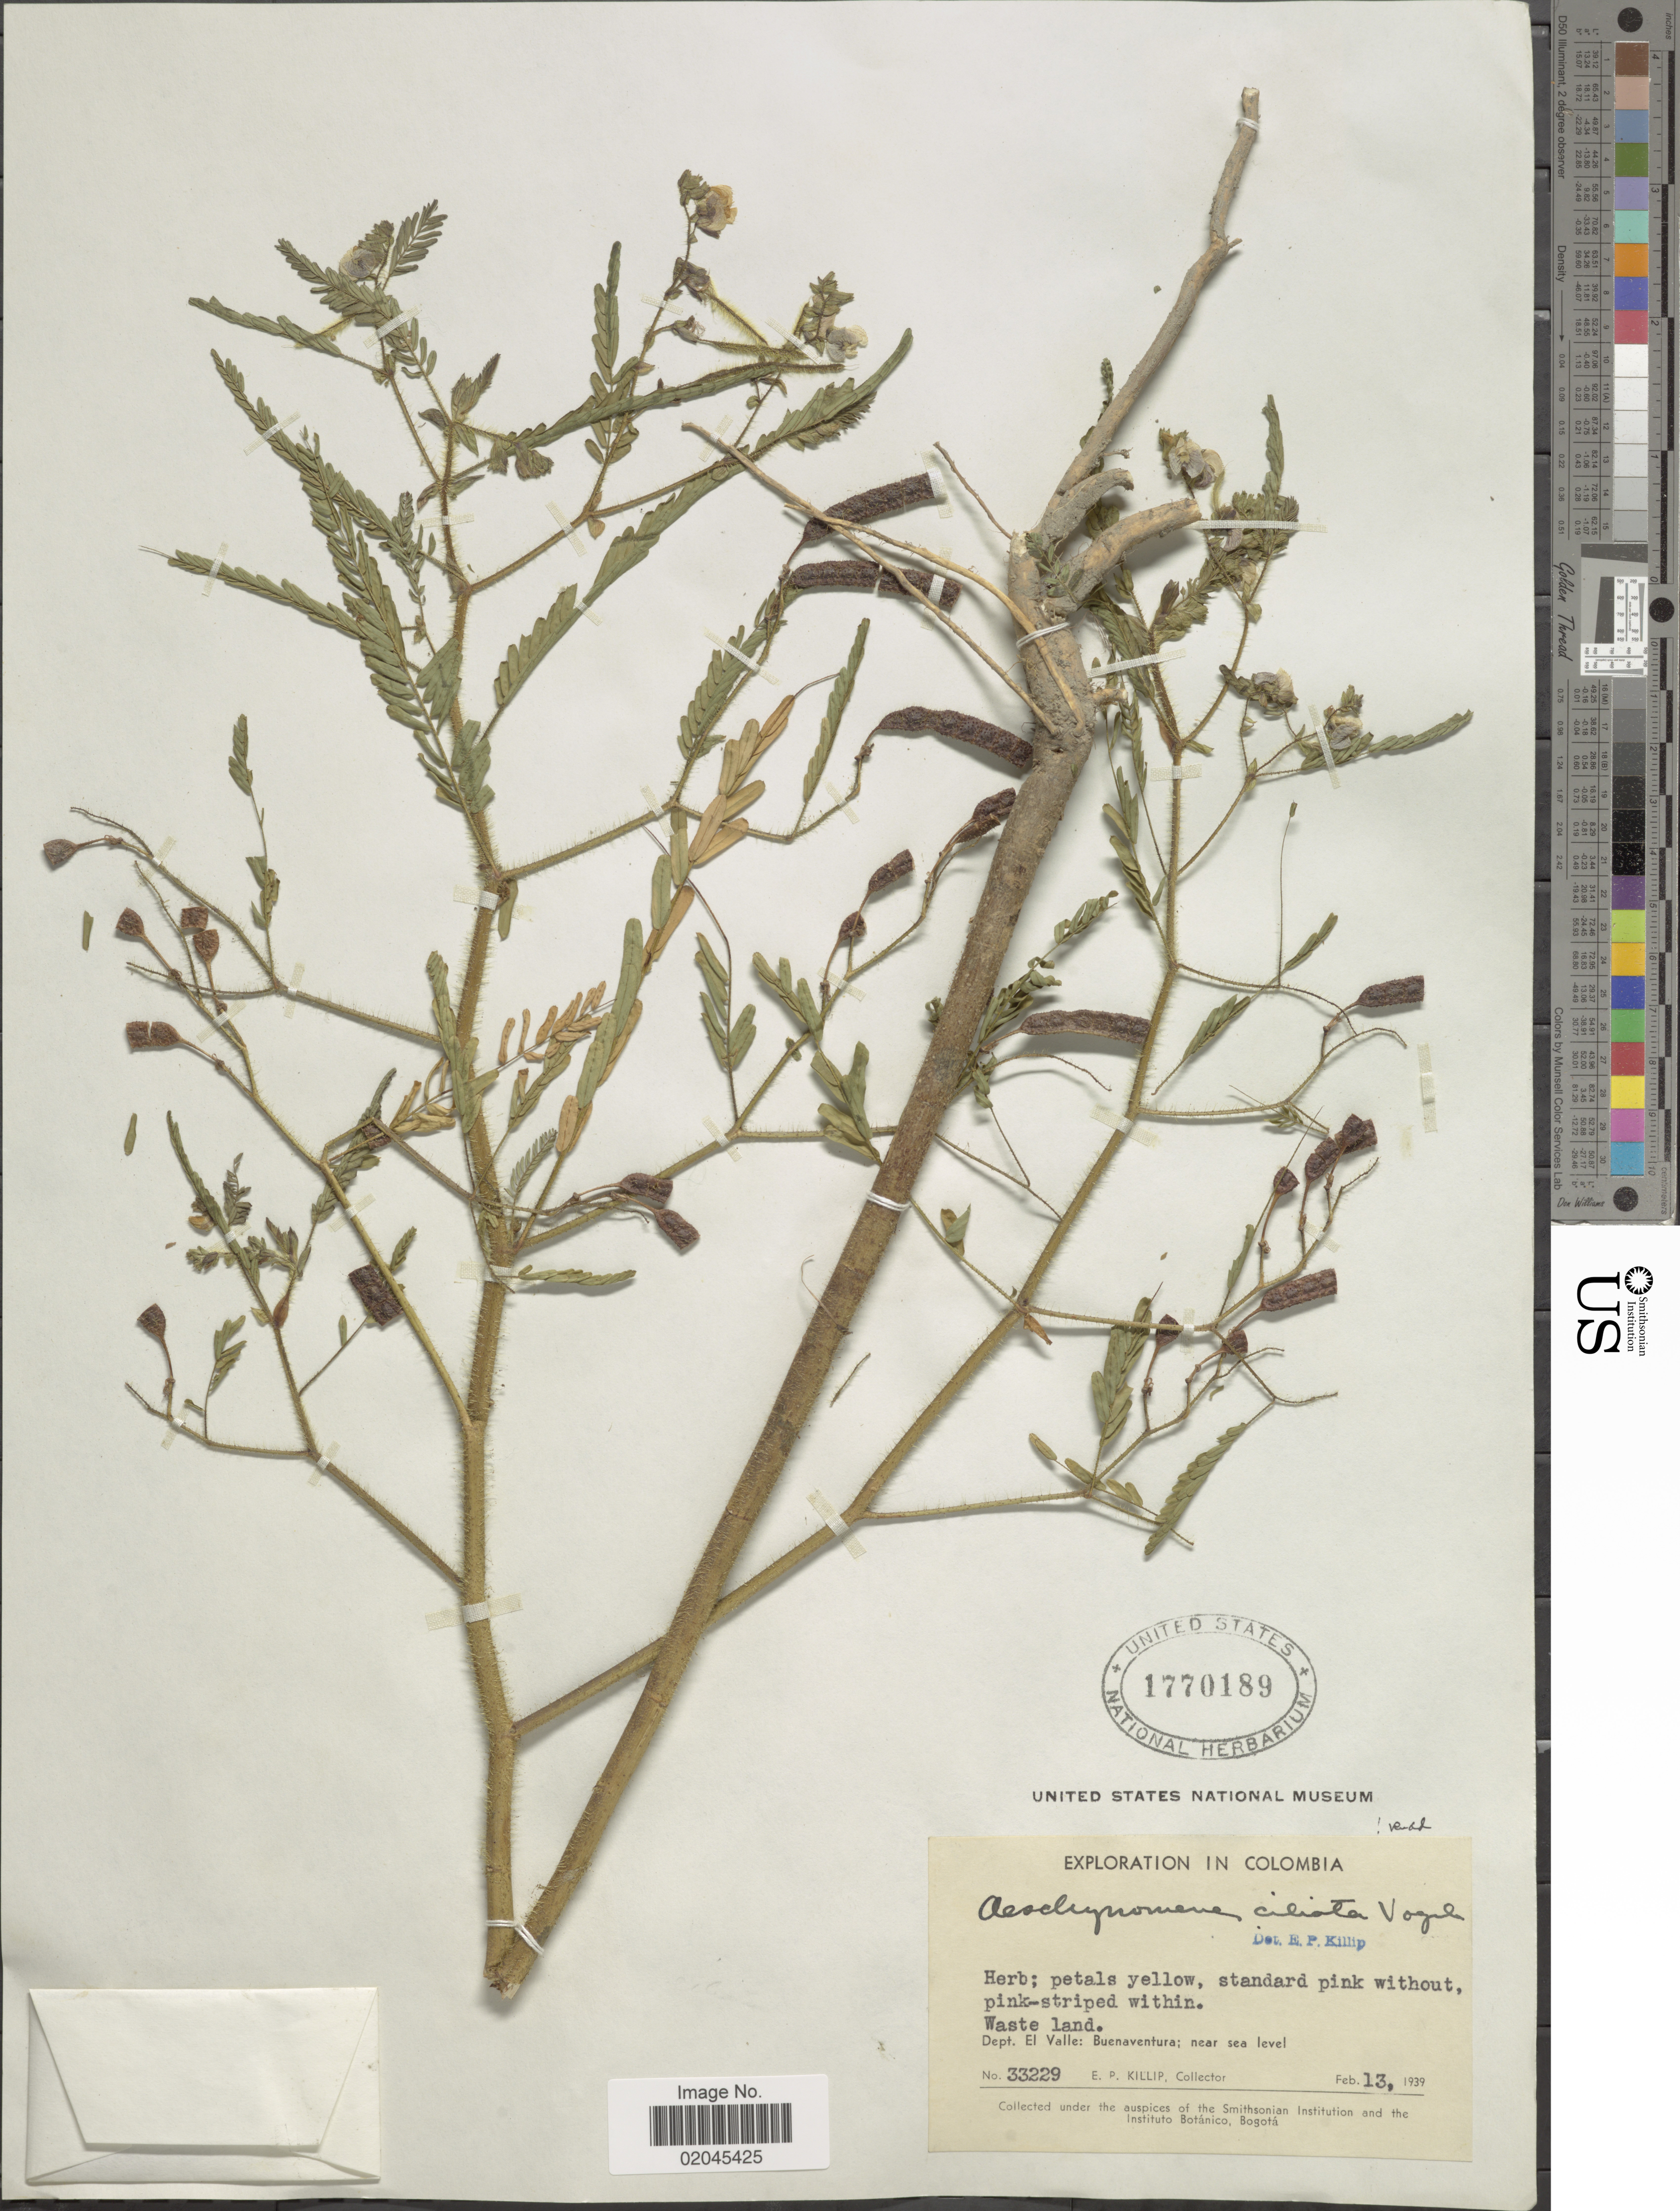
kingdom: Plantae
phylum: Tracheophyta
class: Magnoliopsida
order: Fabales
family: Fabaceae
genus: Aeschynomene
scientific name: Aeschynomene ciliata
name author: Vogel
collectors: E. P. Killip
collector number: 33229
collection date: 1939-02-13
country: Colombia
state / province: Valle del Cauca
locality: Dept. El Valle: Buenaventura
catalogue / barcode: US 1770189